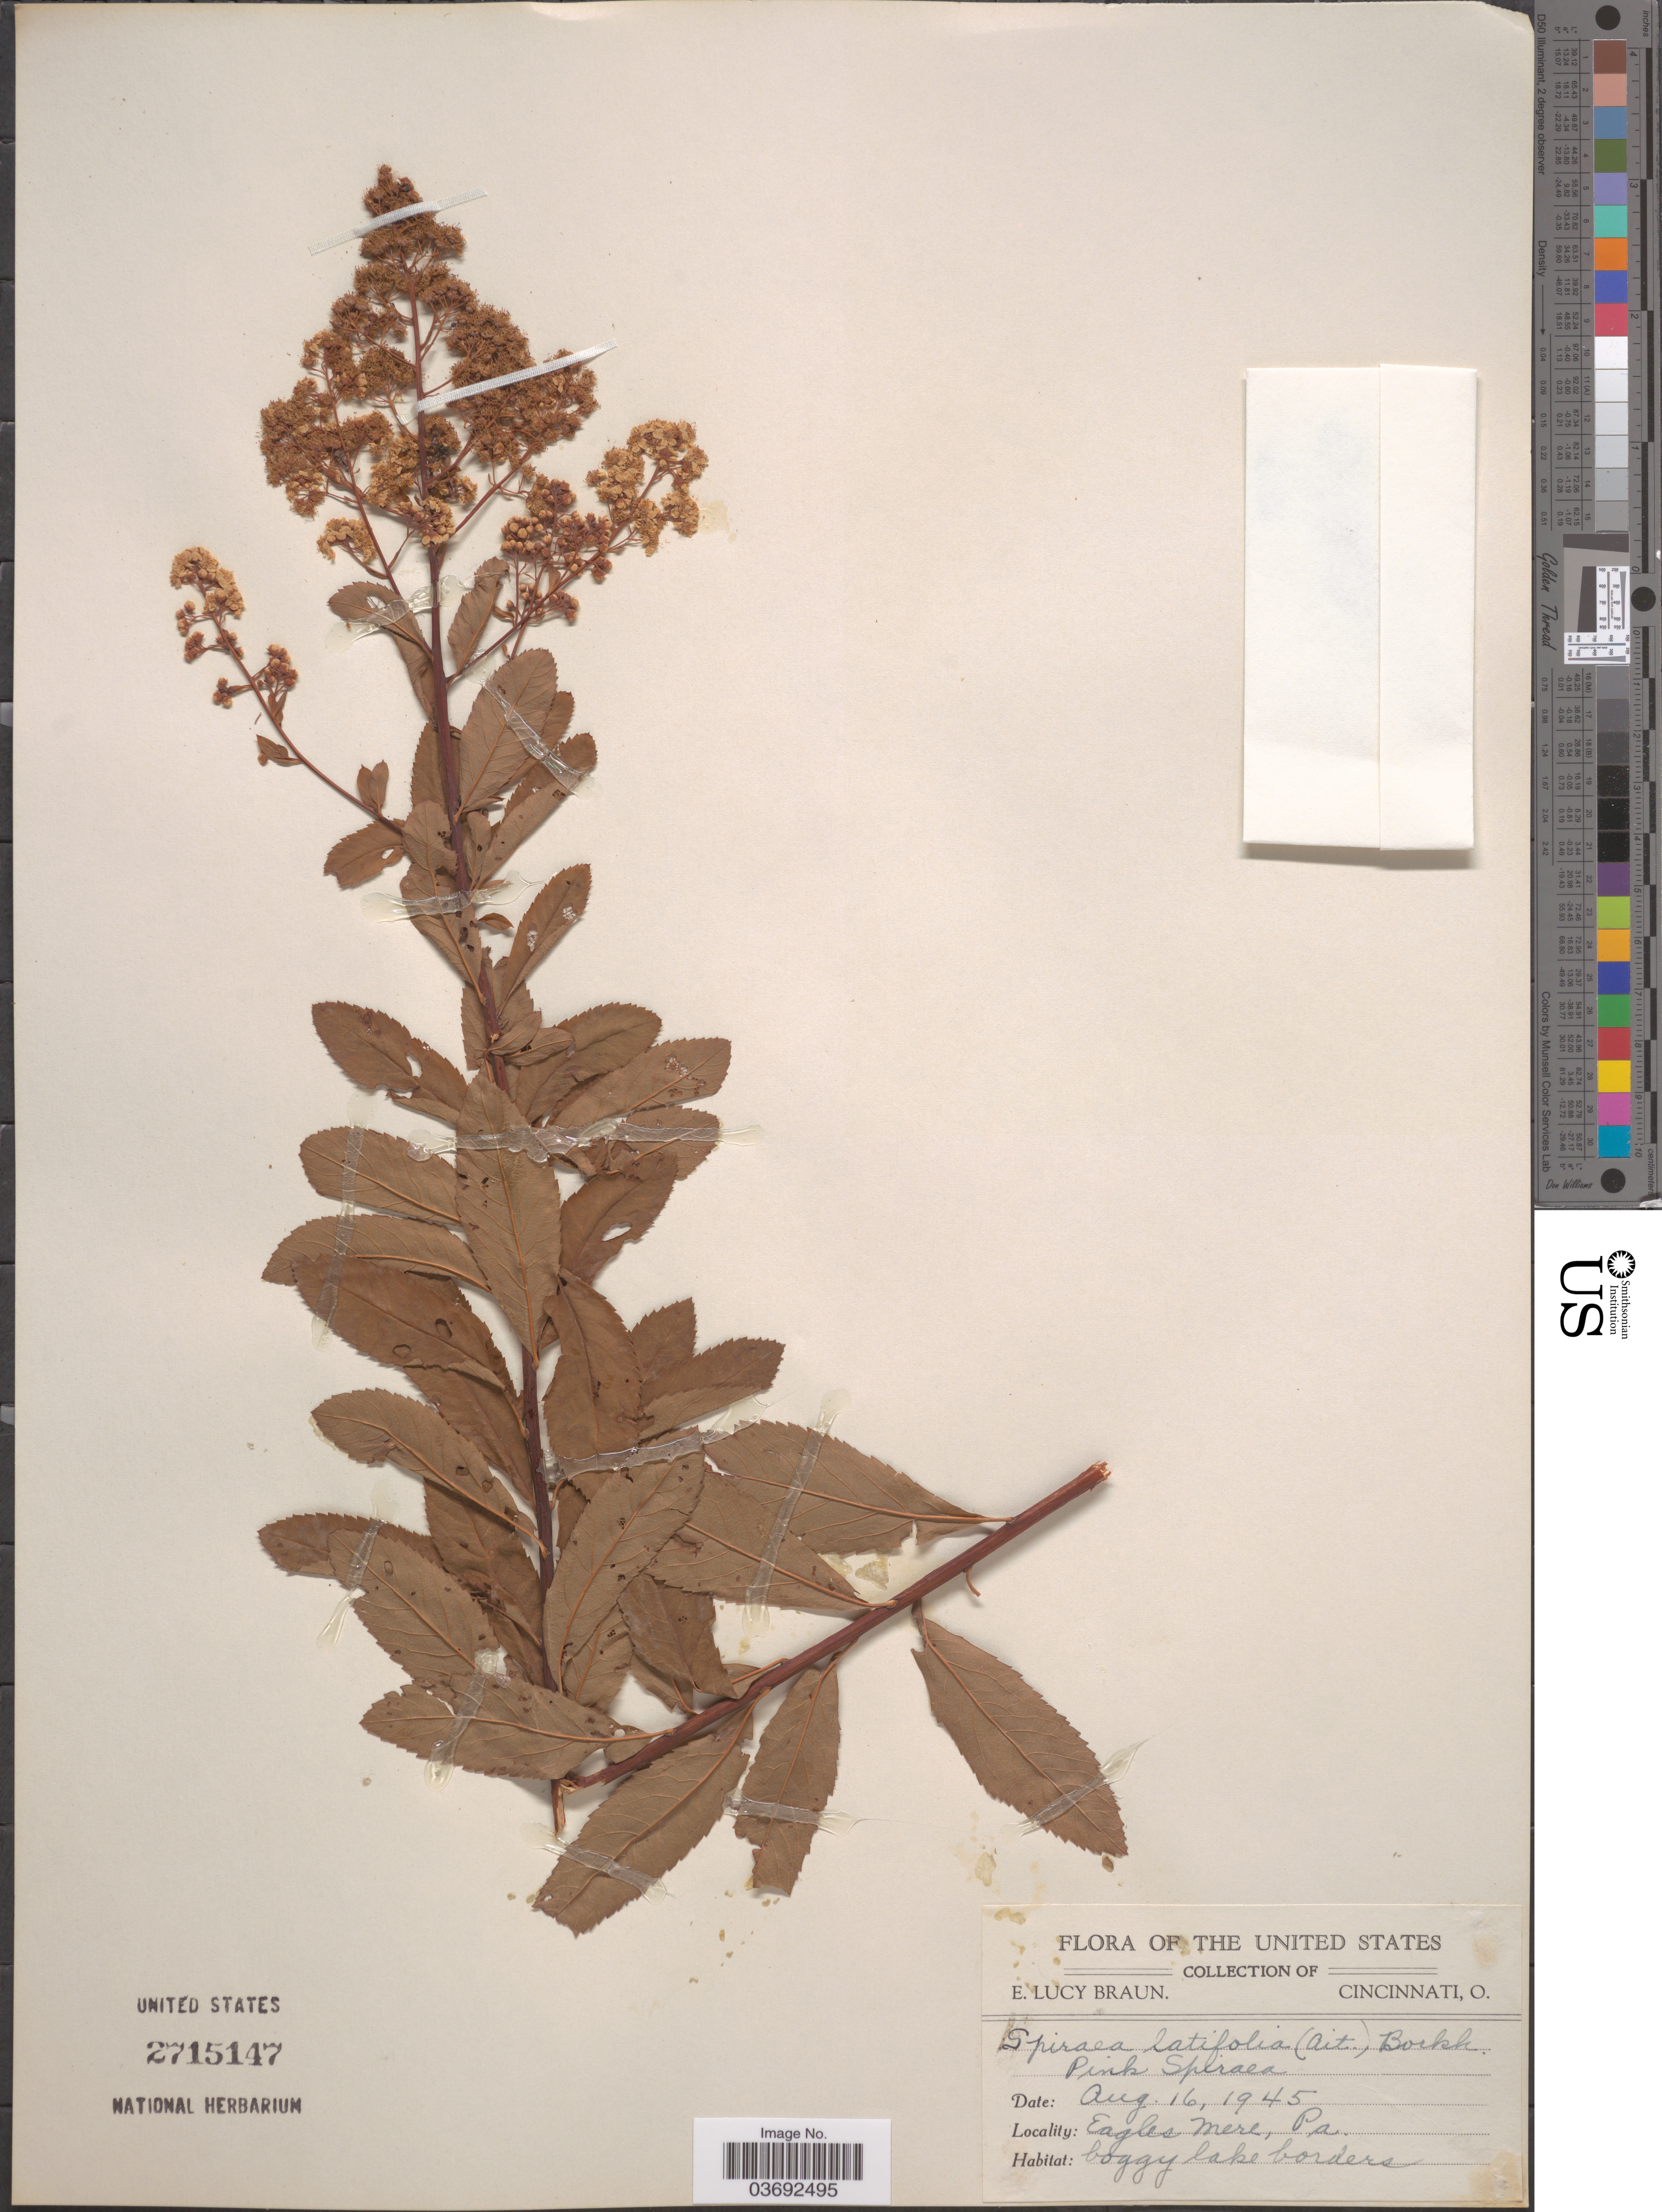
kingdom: Plantae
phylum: Tracheophyta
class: Magnoliopsida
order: Rosales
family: Rosaceae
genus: Spiraea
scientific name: Spiraea latifolia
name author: Borkh.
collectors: E. L. Braun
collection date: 1945-08-16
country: United States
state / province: Pennsylvania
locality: Eagles Mere.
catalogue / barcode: US 2715147